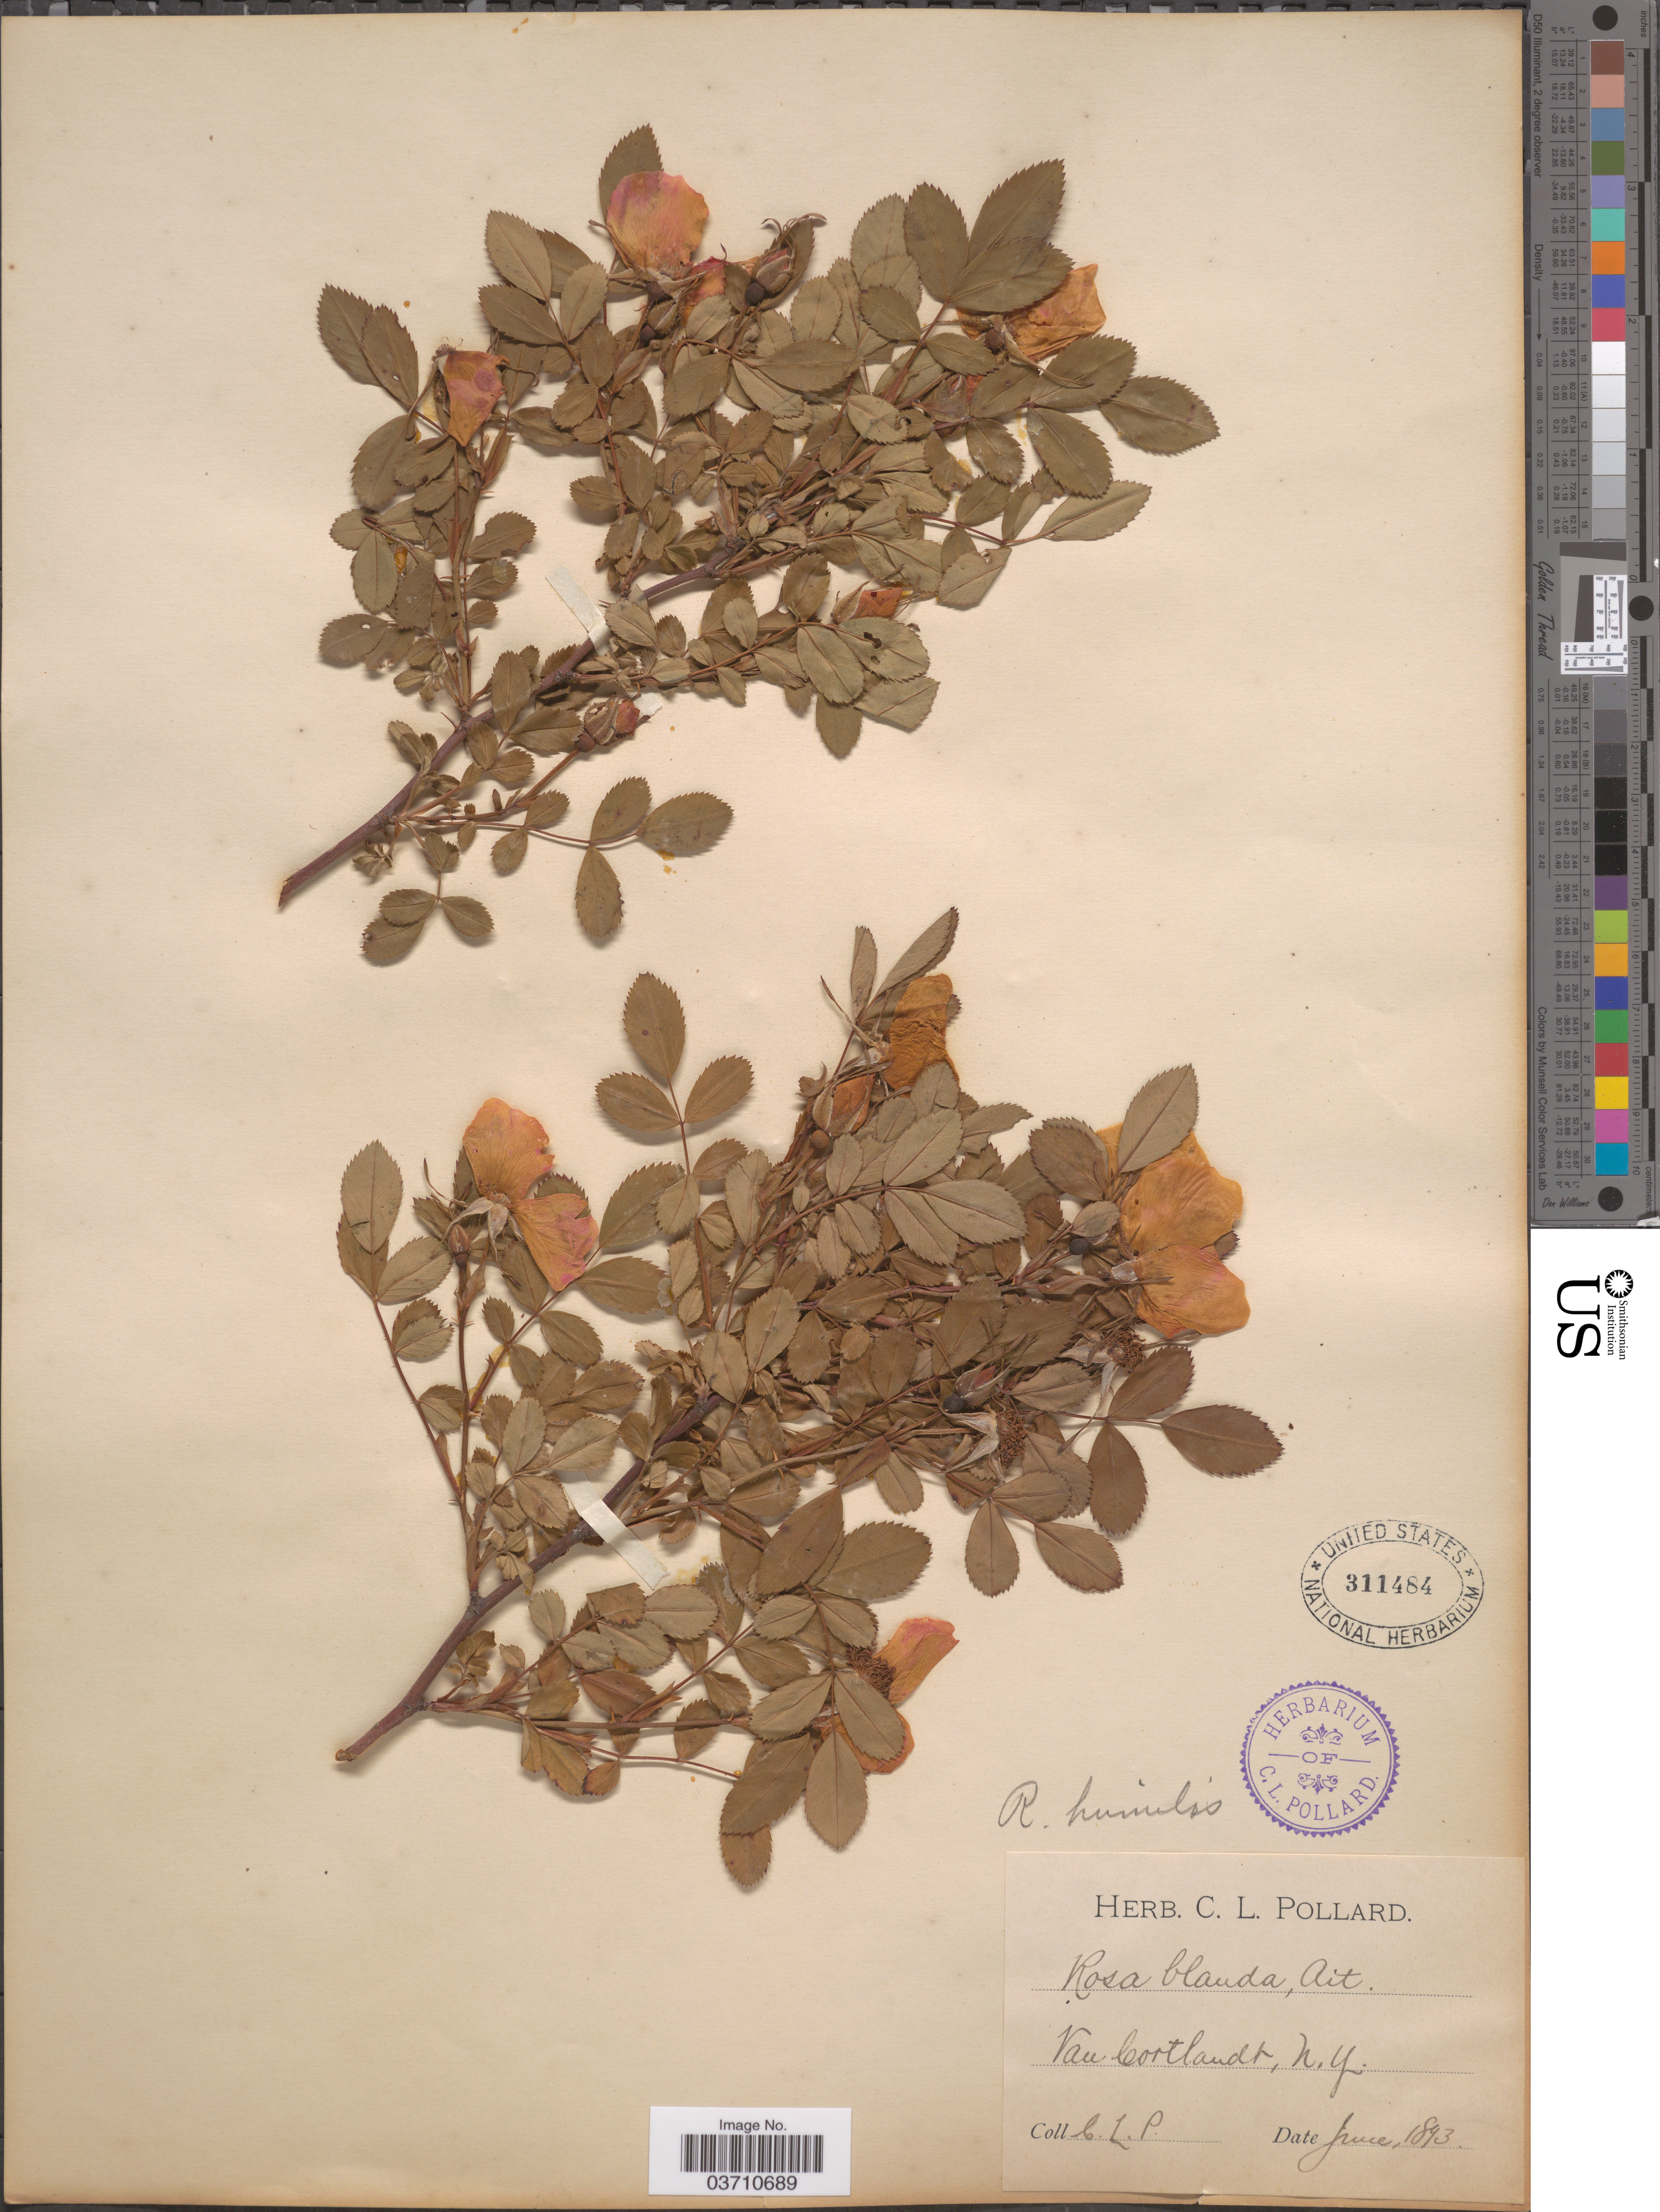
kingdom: Plantae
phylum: Tracheophyta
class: Magnoliopsida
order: Rosales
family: Rosaceae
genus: Rosa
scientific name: Rosa carolina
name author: L.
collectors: C. L. Pollard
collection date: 1893-06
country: United States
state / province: New York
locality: Can Cortlandt.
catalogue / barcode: US 311484